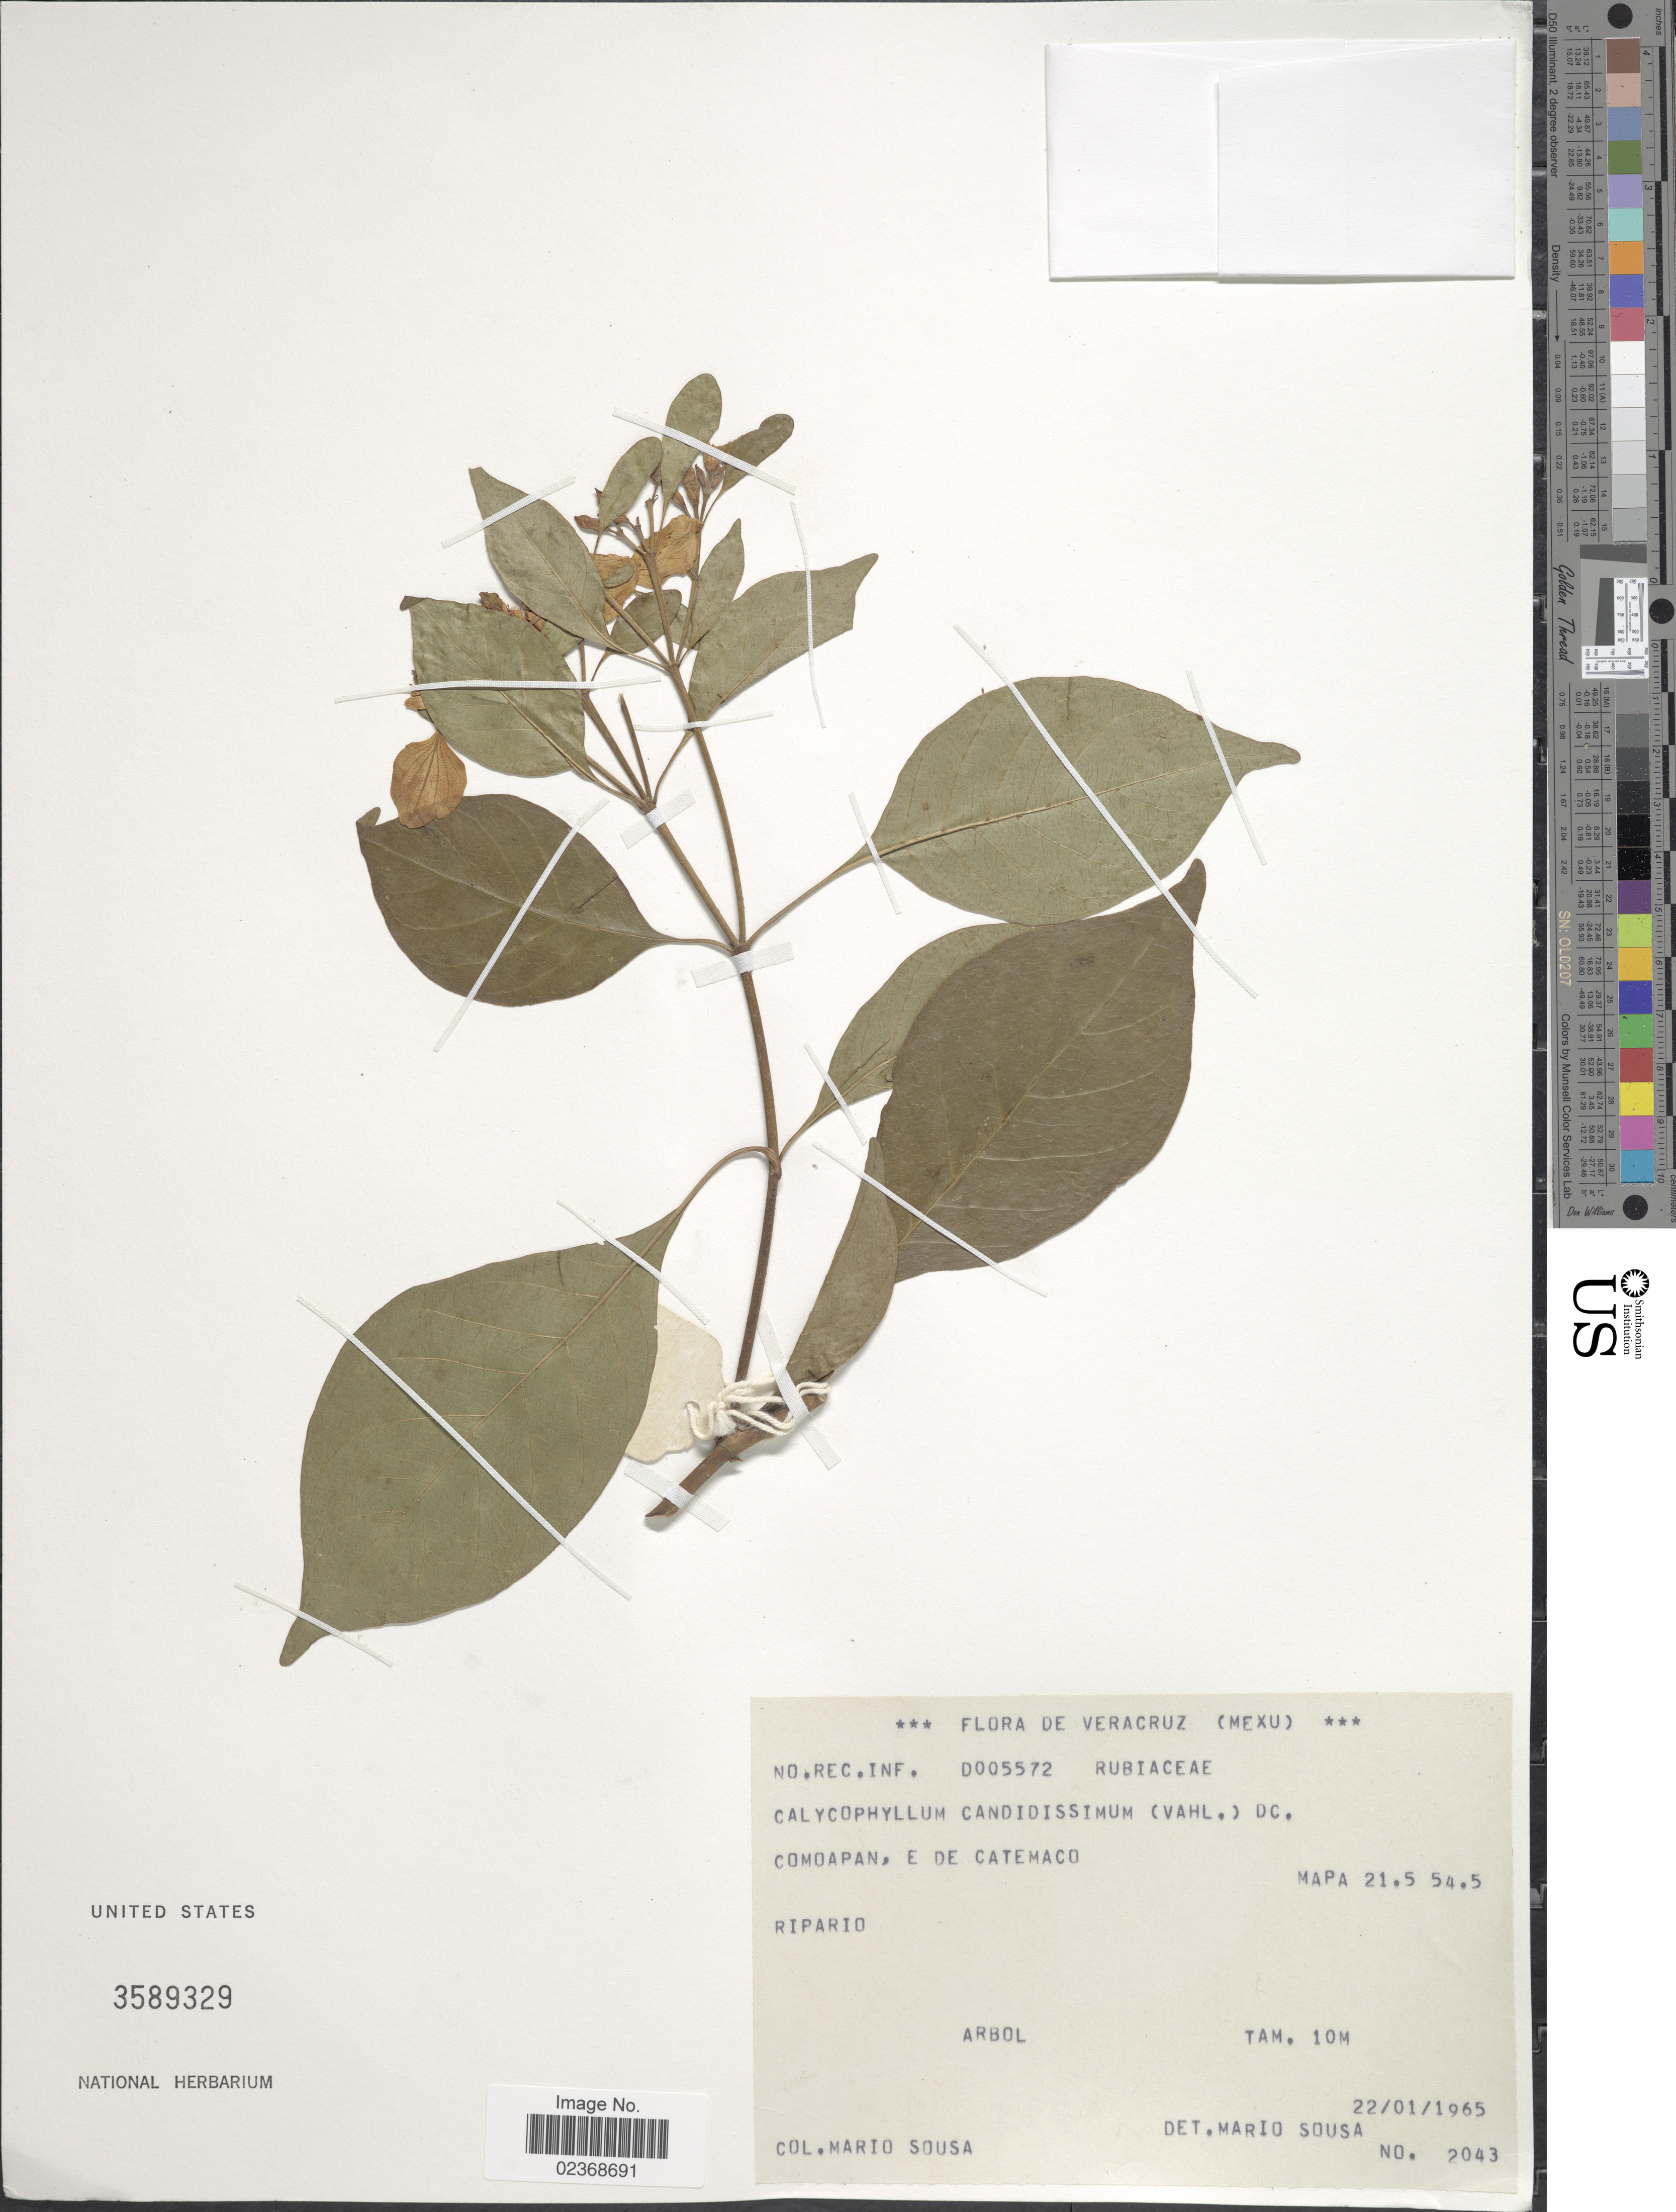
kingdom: Plantae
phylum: Tracheophyta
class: Magnoliopsida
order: Gentianales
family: Rubiaceae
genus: Calycophyllum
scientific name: Calycophyllum candidissimum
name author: (Vahl) DC.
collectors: M. Sousa S.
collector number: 2043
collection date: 1965-01-22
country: Mexico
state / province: Veracruz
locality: Comoapan, E de Catemaco, Ripario, MAPA 21.5 54.5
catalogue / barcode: US 3589329